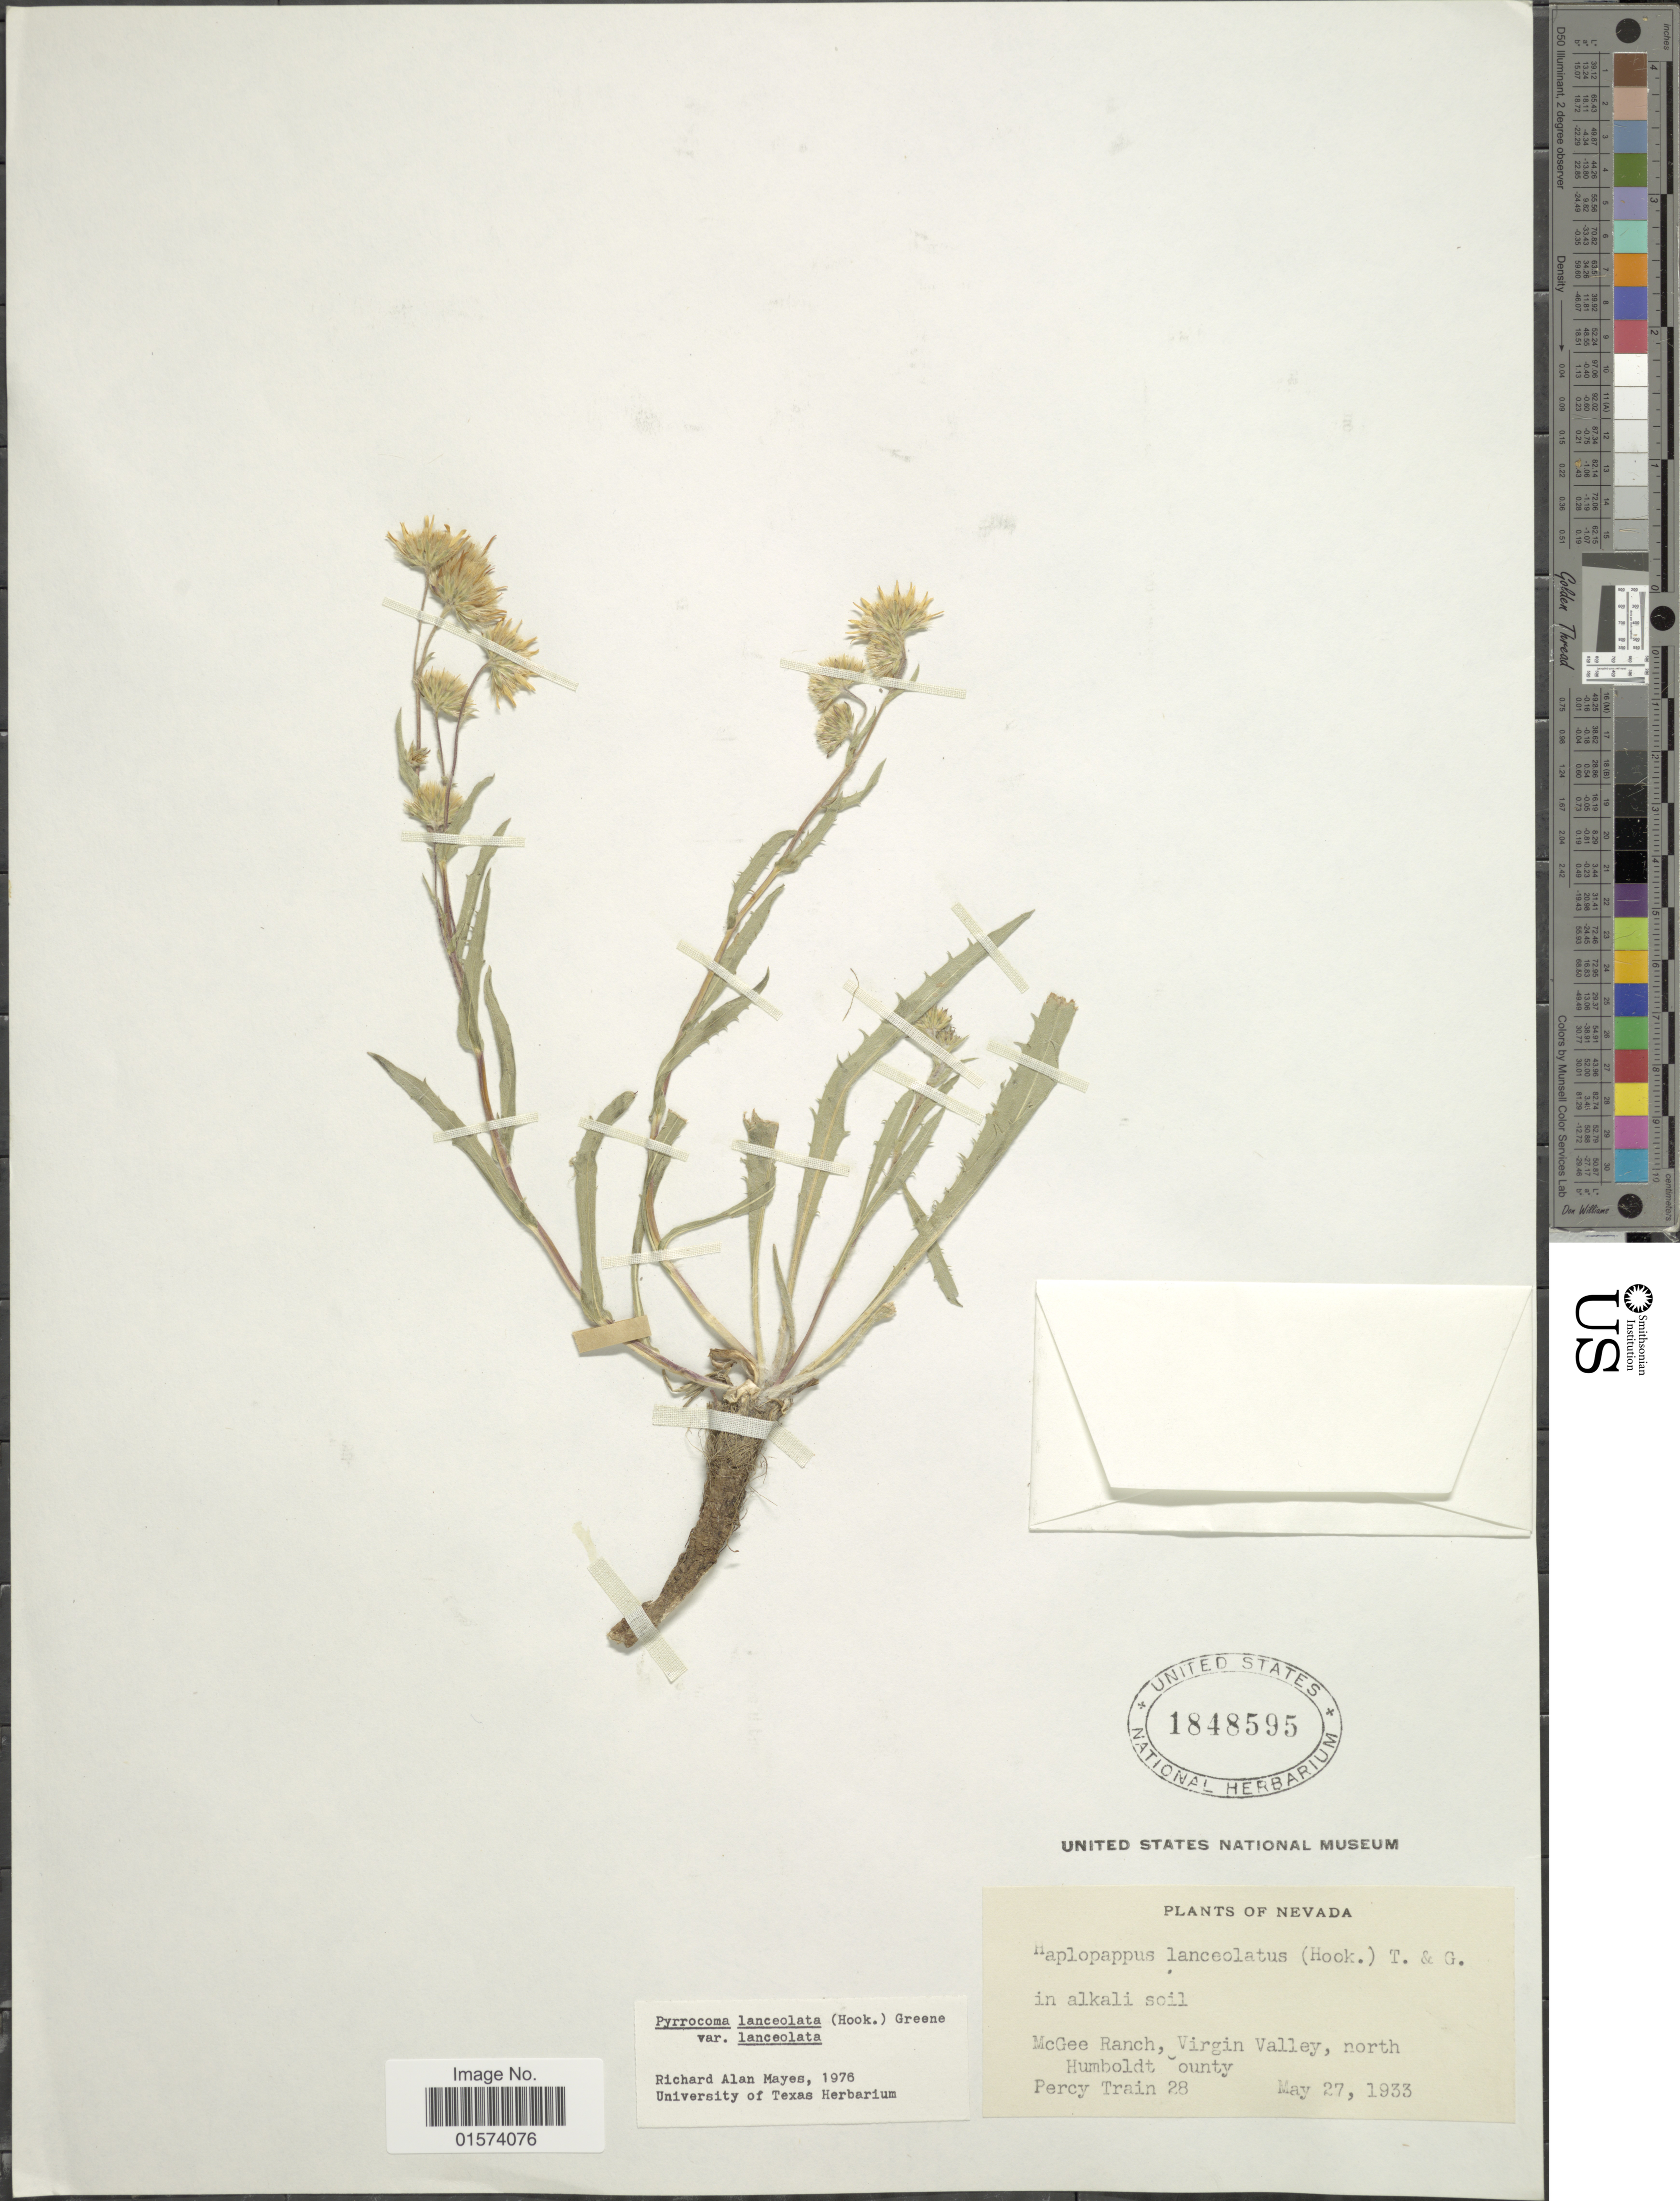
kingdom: Plantae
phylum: Tracheophyta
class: Magnoliopsida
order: Asterales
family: Asteraceae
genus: Pyrrocoma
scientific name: Pyrrocoma lanceolata var. lanceolata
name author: (Hook.) Greene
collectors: P. Train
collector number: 28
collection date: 1933-05-27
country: United States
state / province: Nevada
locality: In alkali soil, McBee Branch, Virgin Valley, north Humboldt County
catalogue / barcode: US 1848595